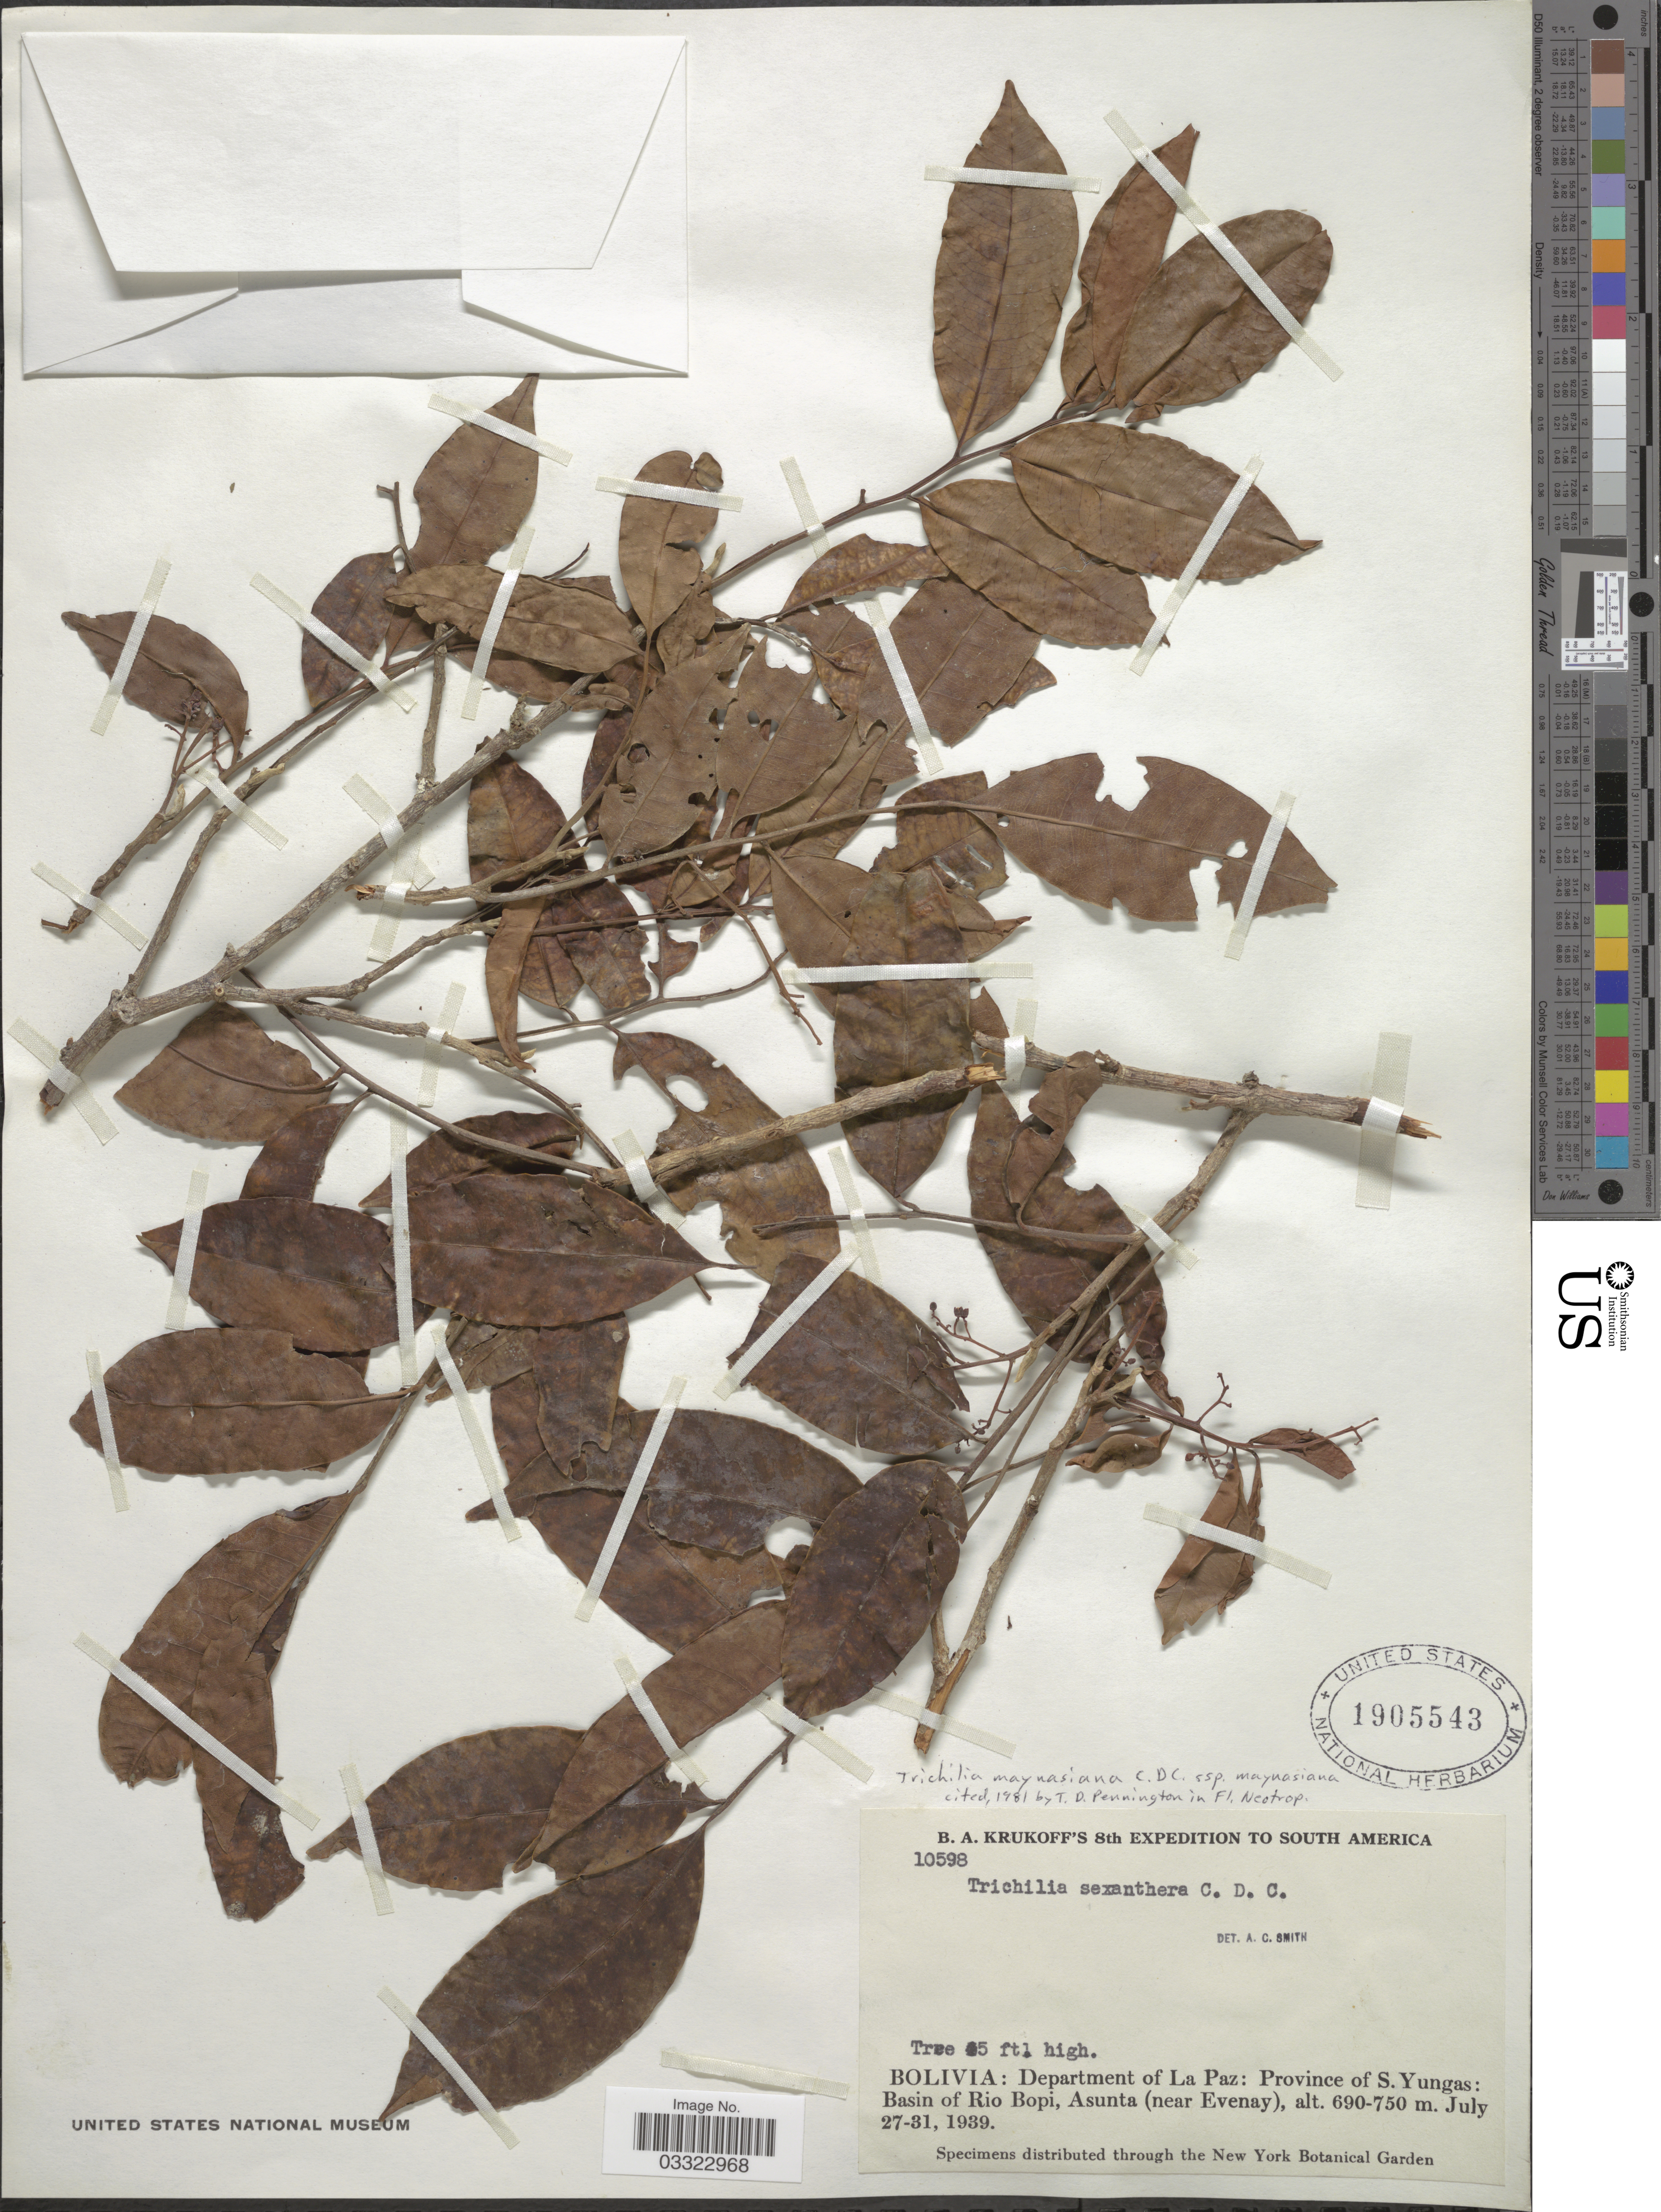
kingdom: Plantae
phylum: Tracheophyta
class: Magnoliopsida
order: Sapindales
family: Meliaceae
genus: Trichilia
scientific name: Trichilia maynasiana subsp. maynasiana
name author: C. DC.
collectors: B. A. Krukoff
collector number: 10598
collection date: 1939-07-27/1939-07-31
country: Bolivia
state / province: La Paz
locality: Department of La Paz: Province of S. Yungas: Basin of Rio Bopi, Asunta (near Evenay).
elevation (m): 690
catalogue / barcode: US 1905543